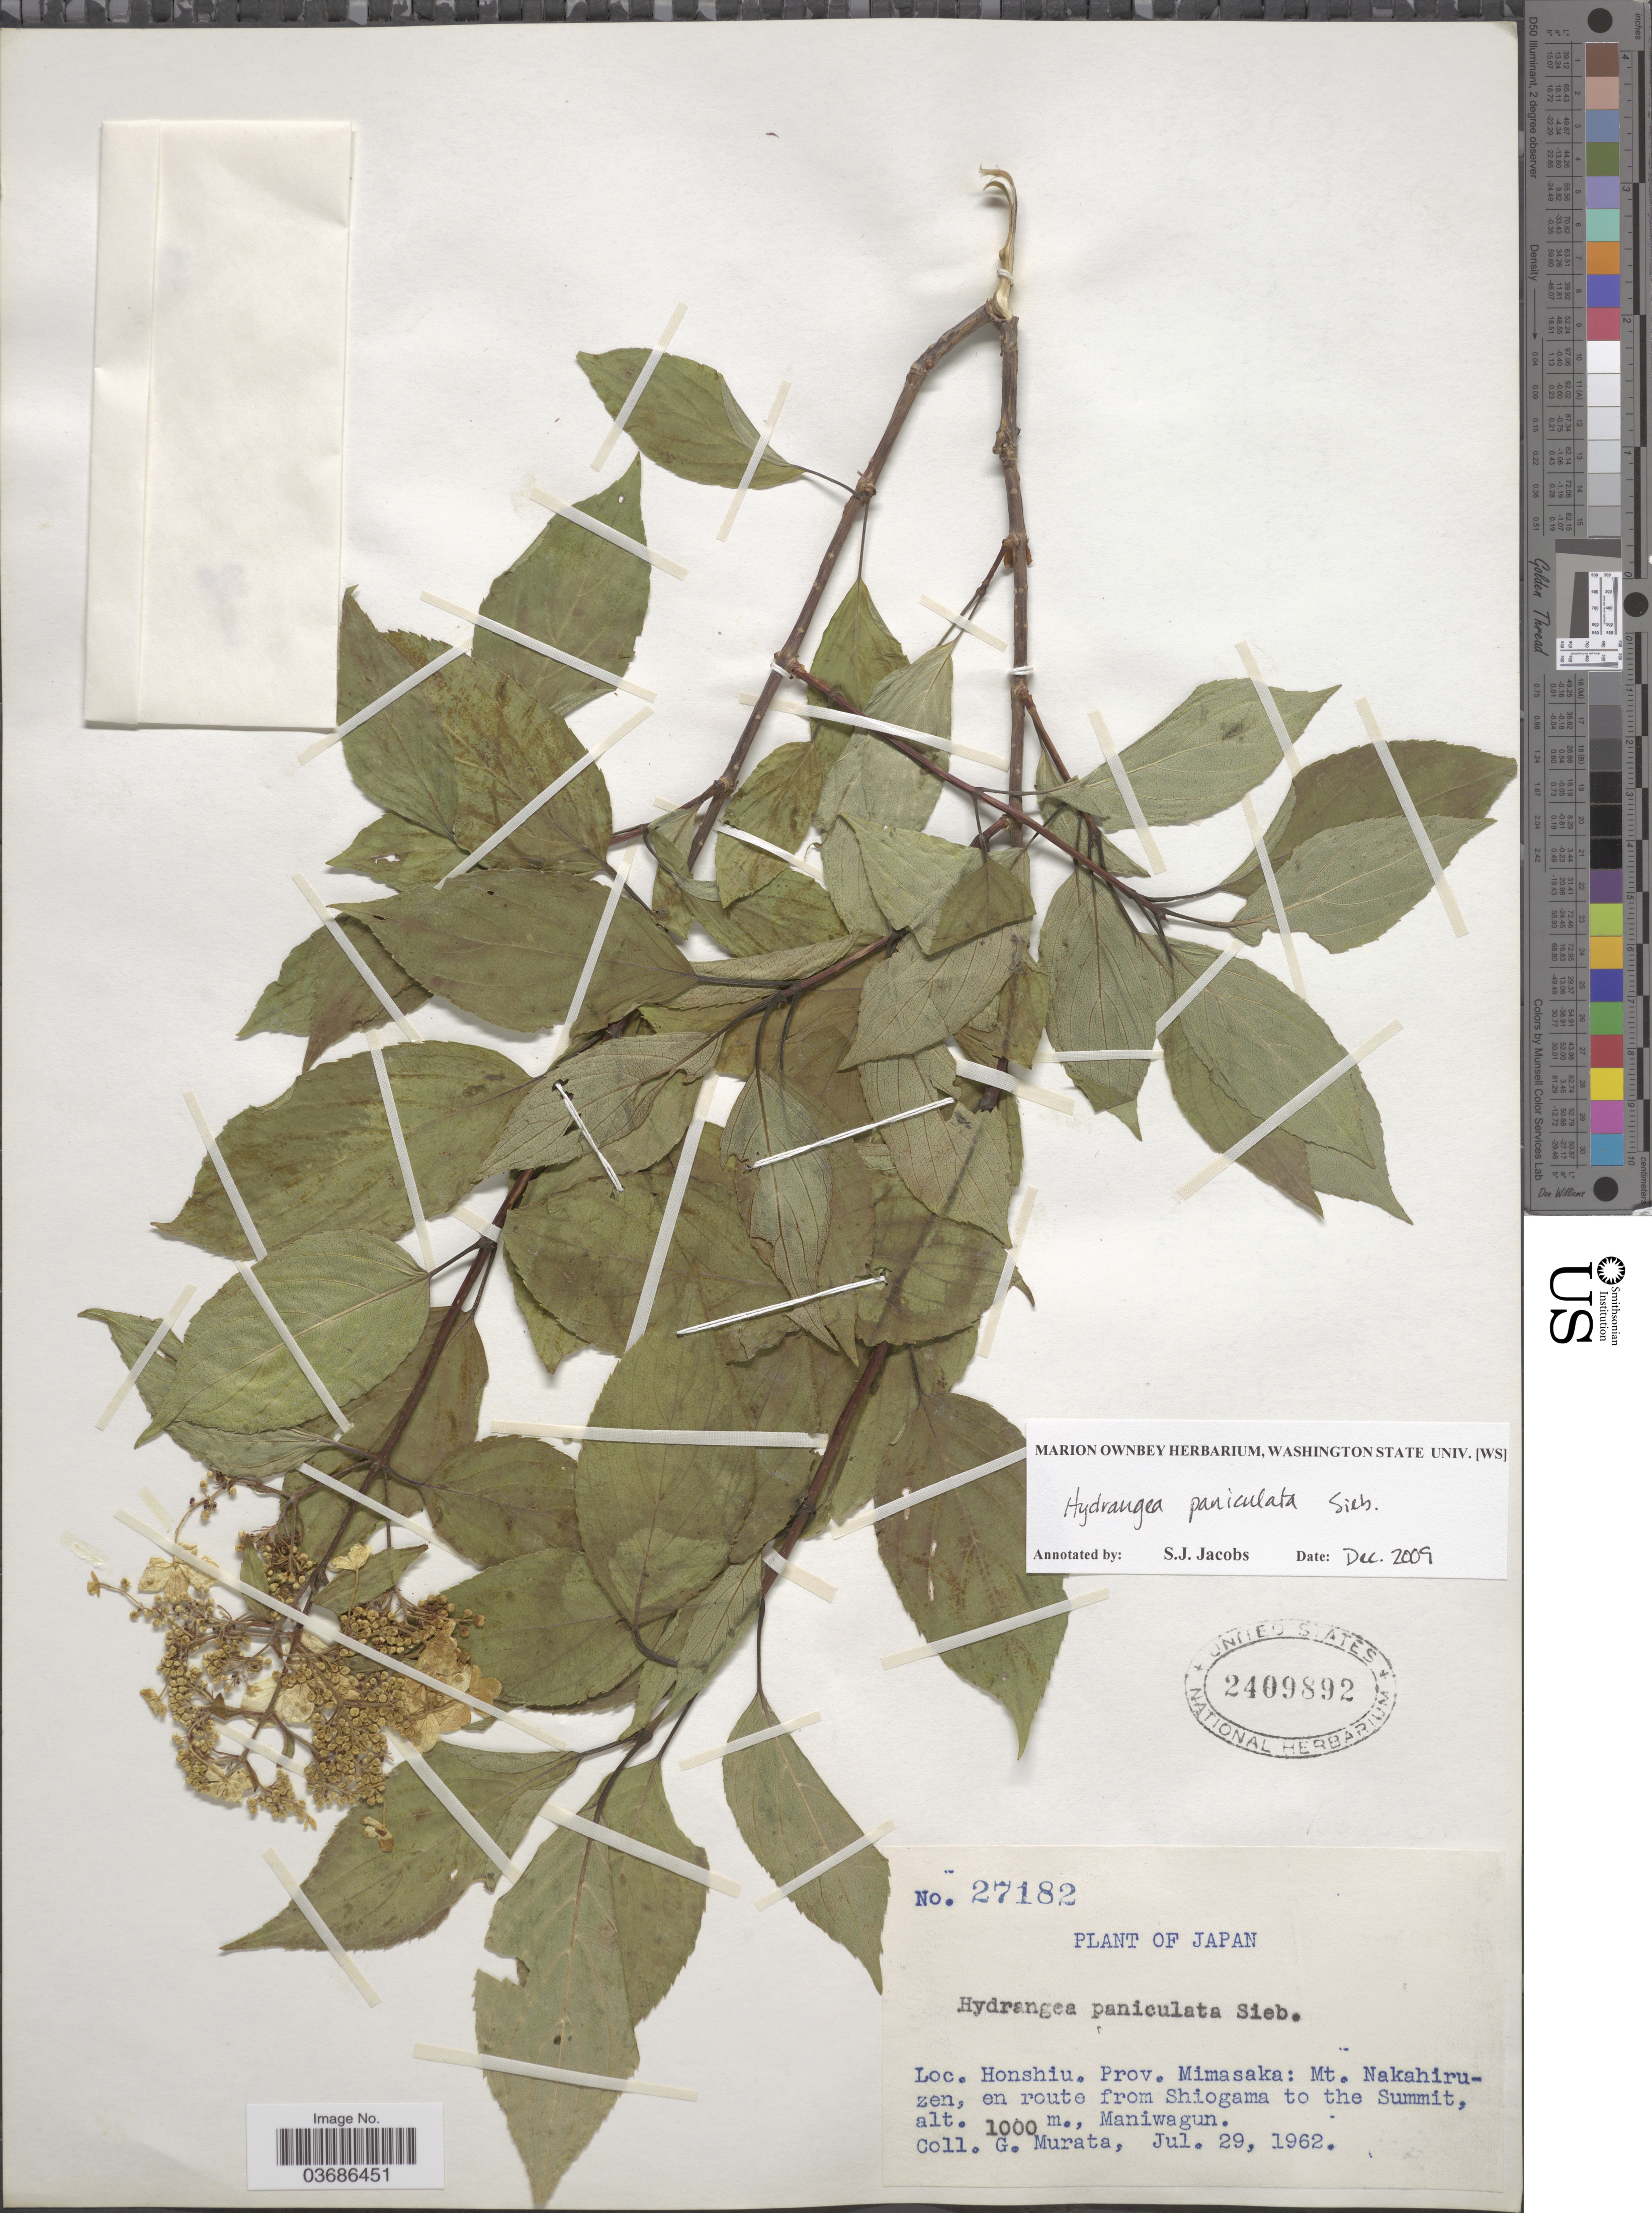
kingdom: Plantae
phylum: Tracheophyta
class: Magnoliopsida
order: Cornales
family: Hydrangeaceae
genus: Hydrangea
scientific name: Hydrangea paniculata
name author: Siebold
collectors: G. Murata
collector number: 27182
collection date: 1962-07-29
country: Japan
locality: Honshiu. Prov. Mimasaka: Mt. Nakahiruzen, en route from Shiogama to the Summit, Maniwagun.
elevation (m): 1000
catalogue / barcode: US 2409892